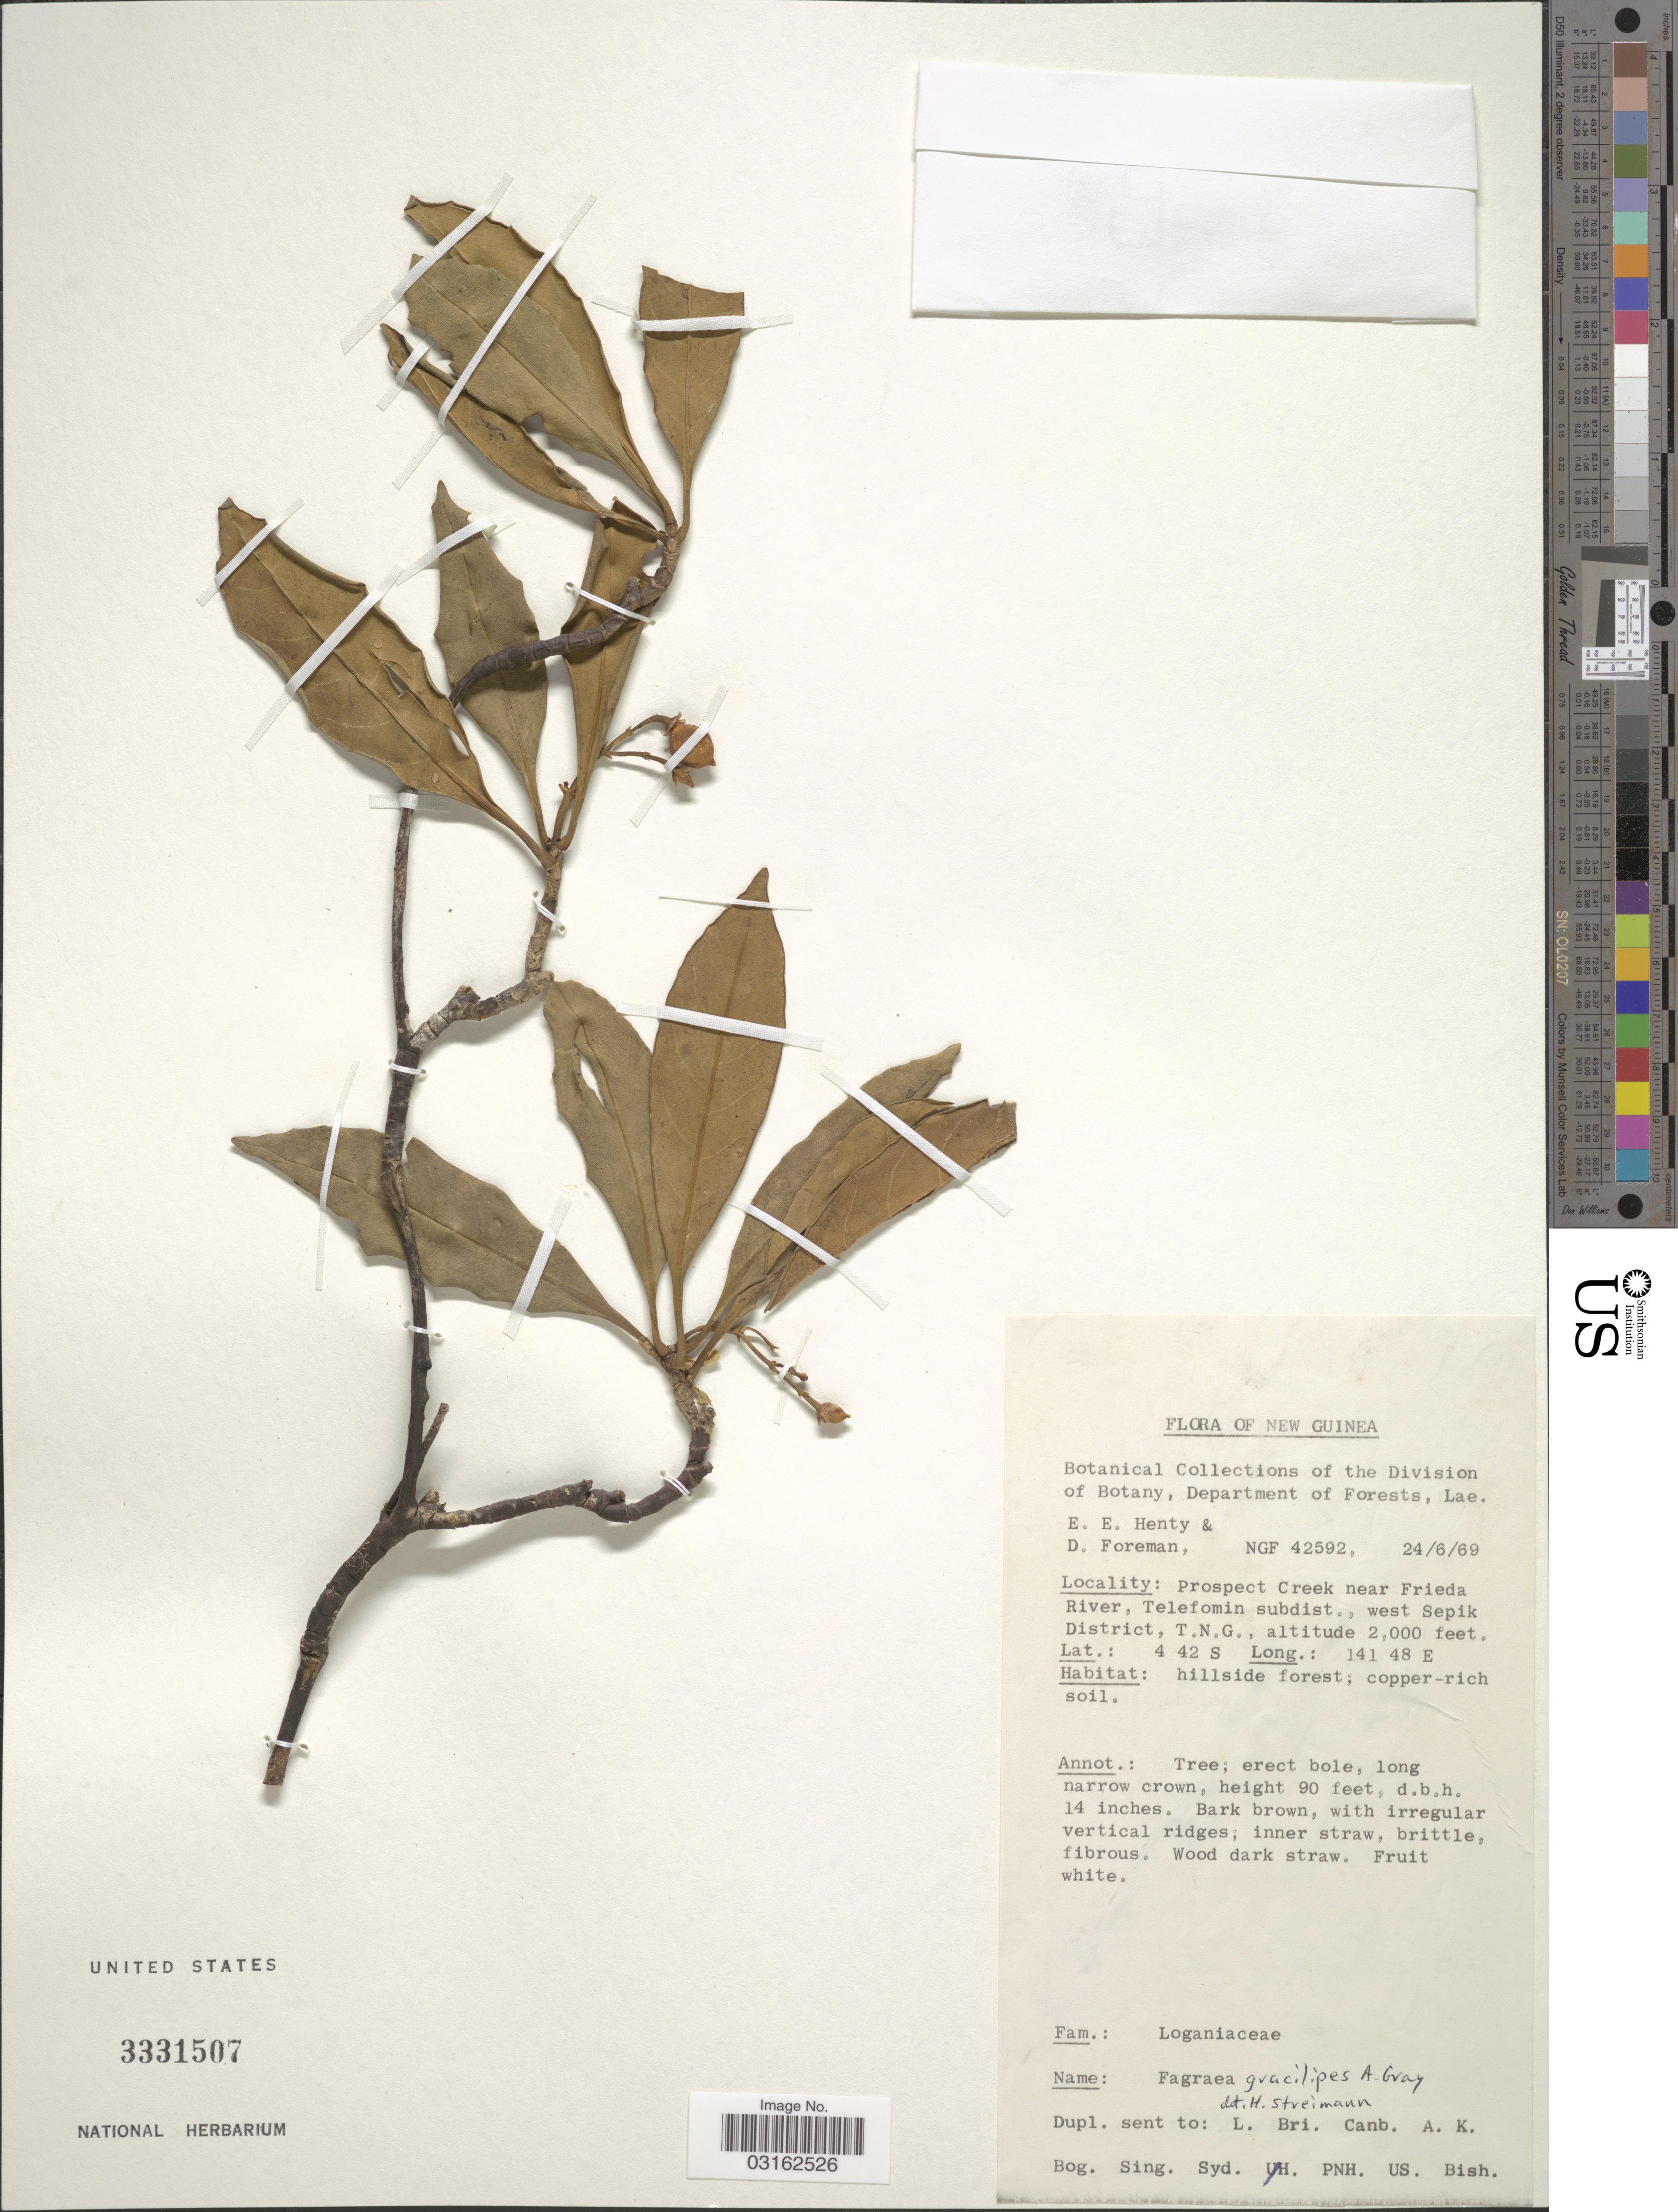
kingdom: Plantae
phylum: Tracheophyta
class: Magnoliopsida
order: Gentianales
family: Gentianaceae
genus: Fagraea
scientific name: Fagraea gracilipes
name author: A. Gray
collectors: E. Henty & D. Foreman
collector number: NGF 42592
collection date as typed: Transcribed d/m/y: 24/6/69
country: Papua New Guinea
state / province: Sandaun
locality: New Guinea. Prospect Creek near Frieda River, Telefomin subdist., west Sepik District, T. N. G.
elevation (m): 610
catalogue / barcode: US 3331507